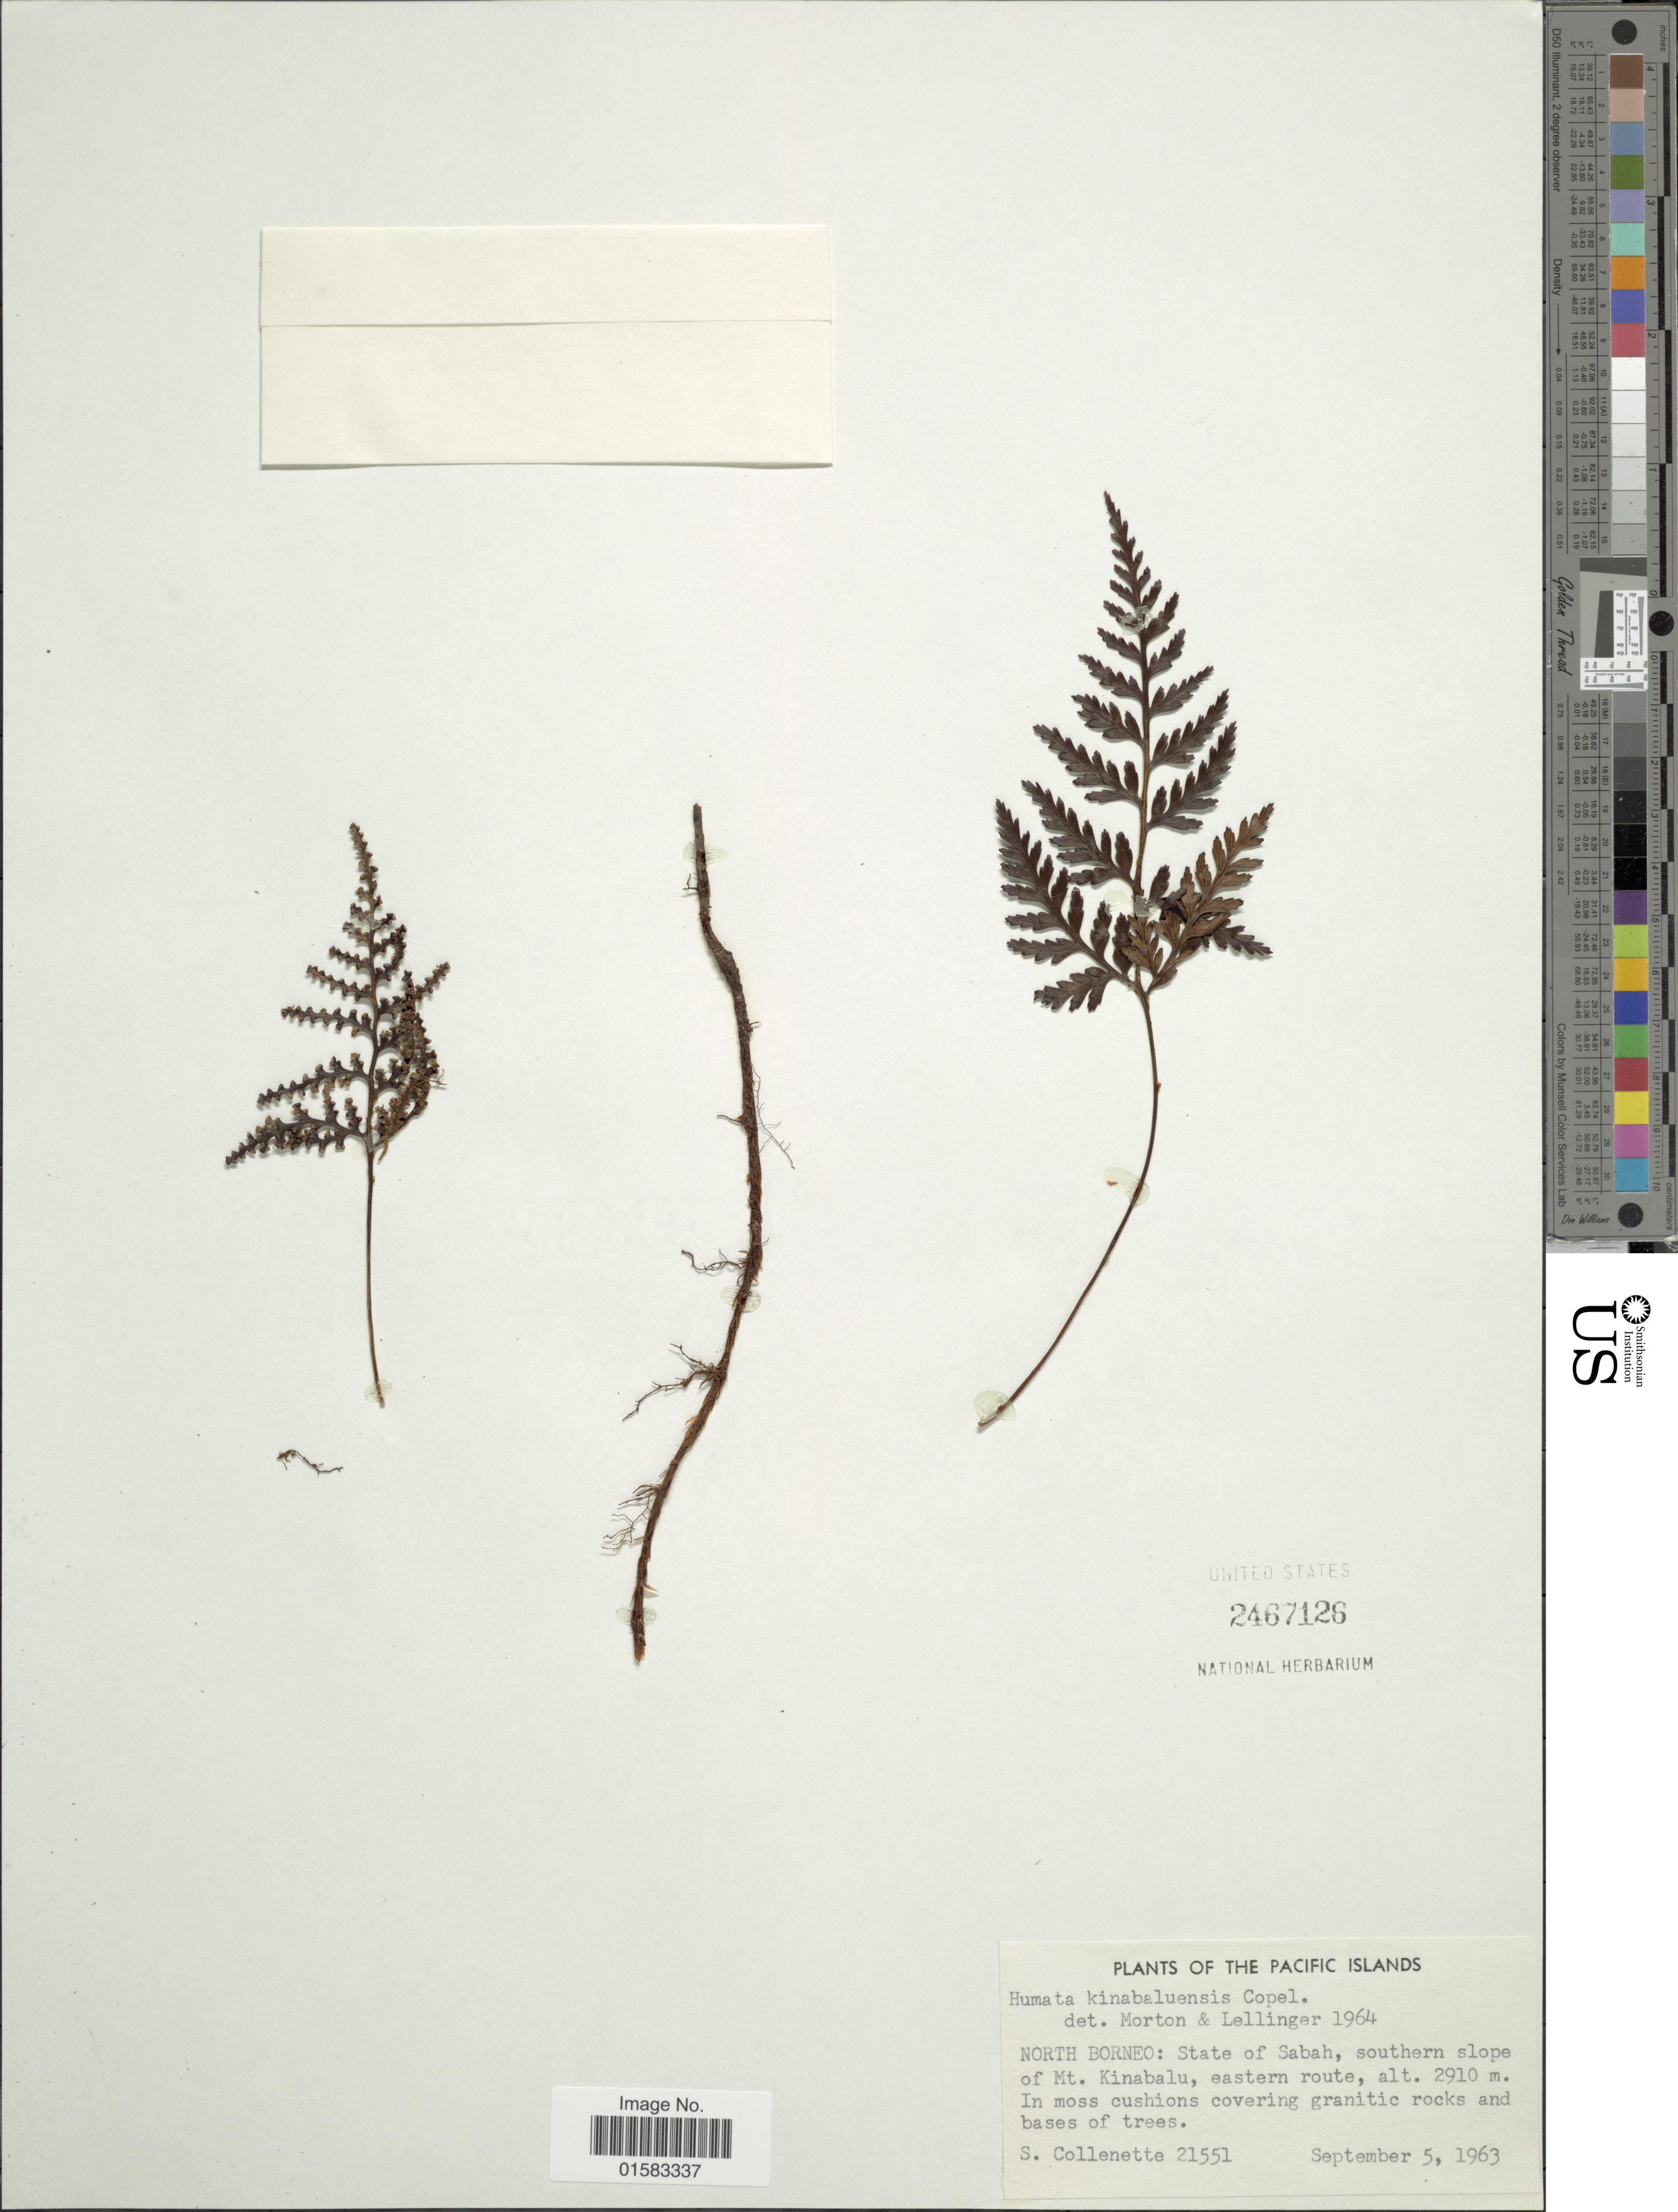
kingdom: Plantae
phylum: Tracheophyta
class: Polypodiopsida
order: Polypodiales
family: Davalliaceae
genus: Davallia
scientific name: Davallia repens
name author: (L. f.) Kuhn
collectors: S. Collenette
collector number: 21551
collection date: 1963-09-05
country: Malaysia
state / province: Sabah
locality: North Borneo, Southern slope of Mt. Kinabalu, eastern route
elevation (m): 2910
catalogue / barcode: US 2467126